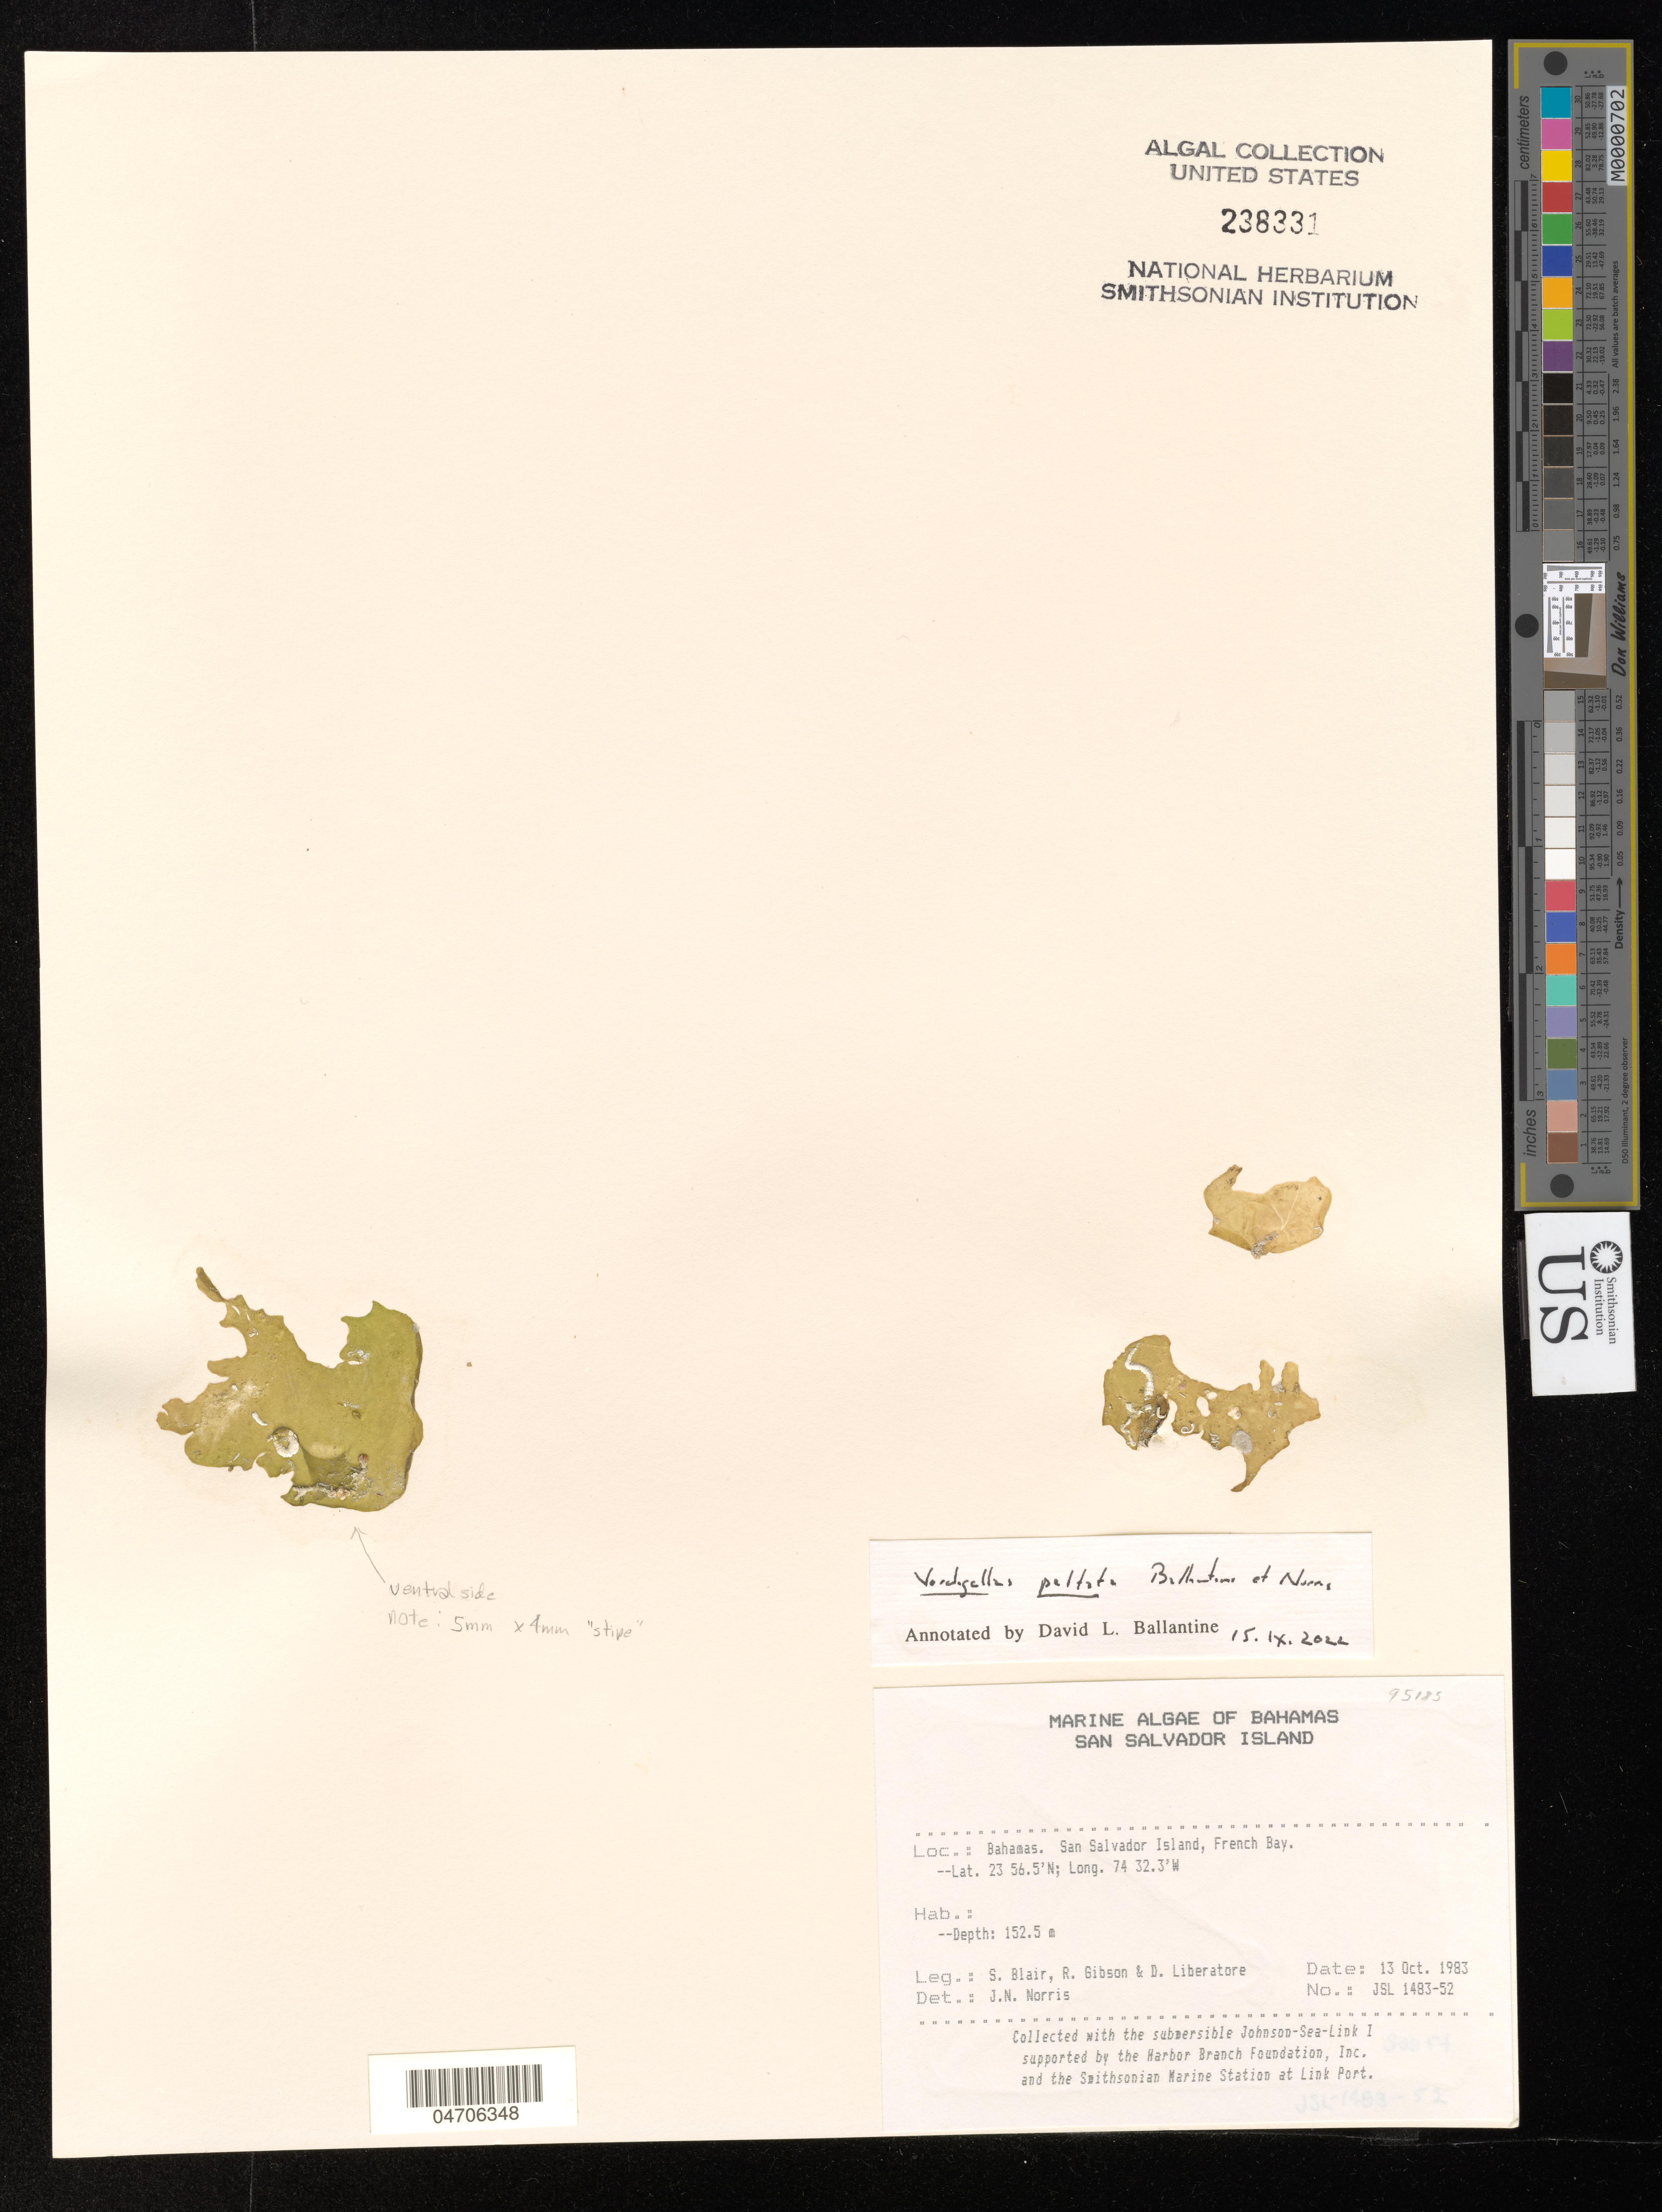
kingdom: Plantae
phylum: Chlorophyta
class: Prasinophyceae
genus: Verdigellas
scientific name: Verdigellas peltata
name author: D.L. Ballant. & J.N. Norris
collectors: S. M. Blair, R. Gibson & D. Liberatore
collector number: JSL1483-52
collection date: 1983-10-13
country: Bahamas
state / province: San Salvador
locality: San Salvador Island, French Bay.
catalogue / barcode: US 238331